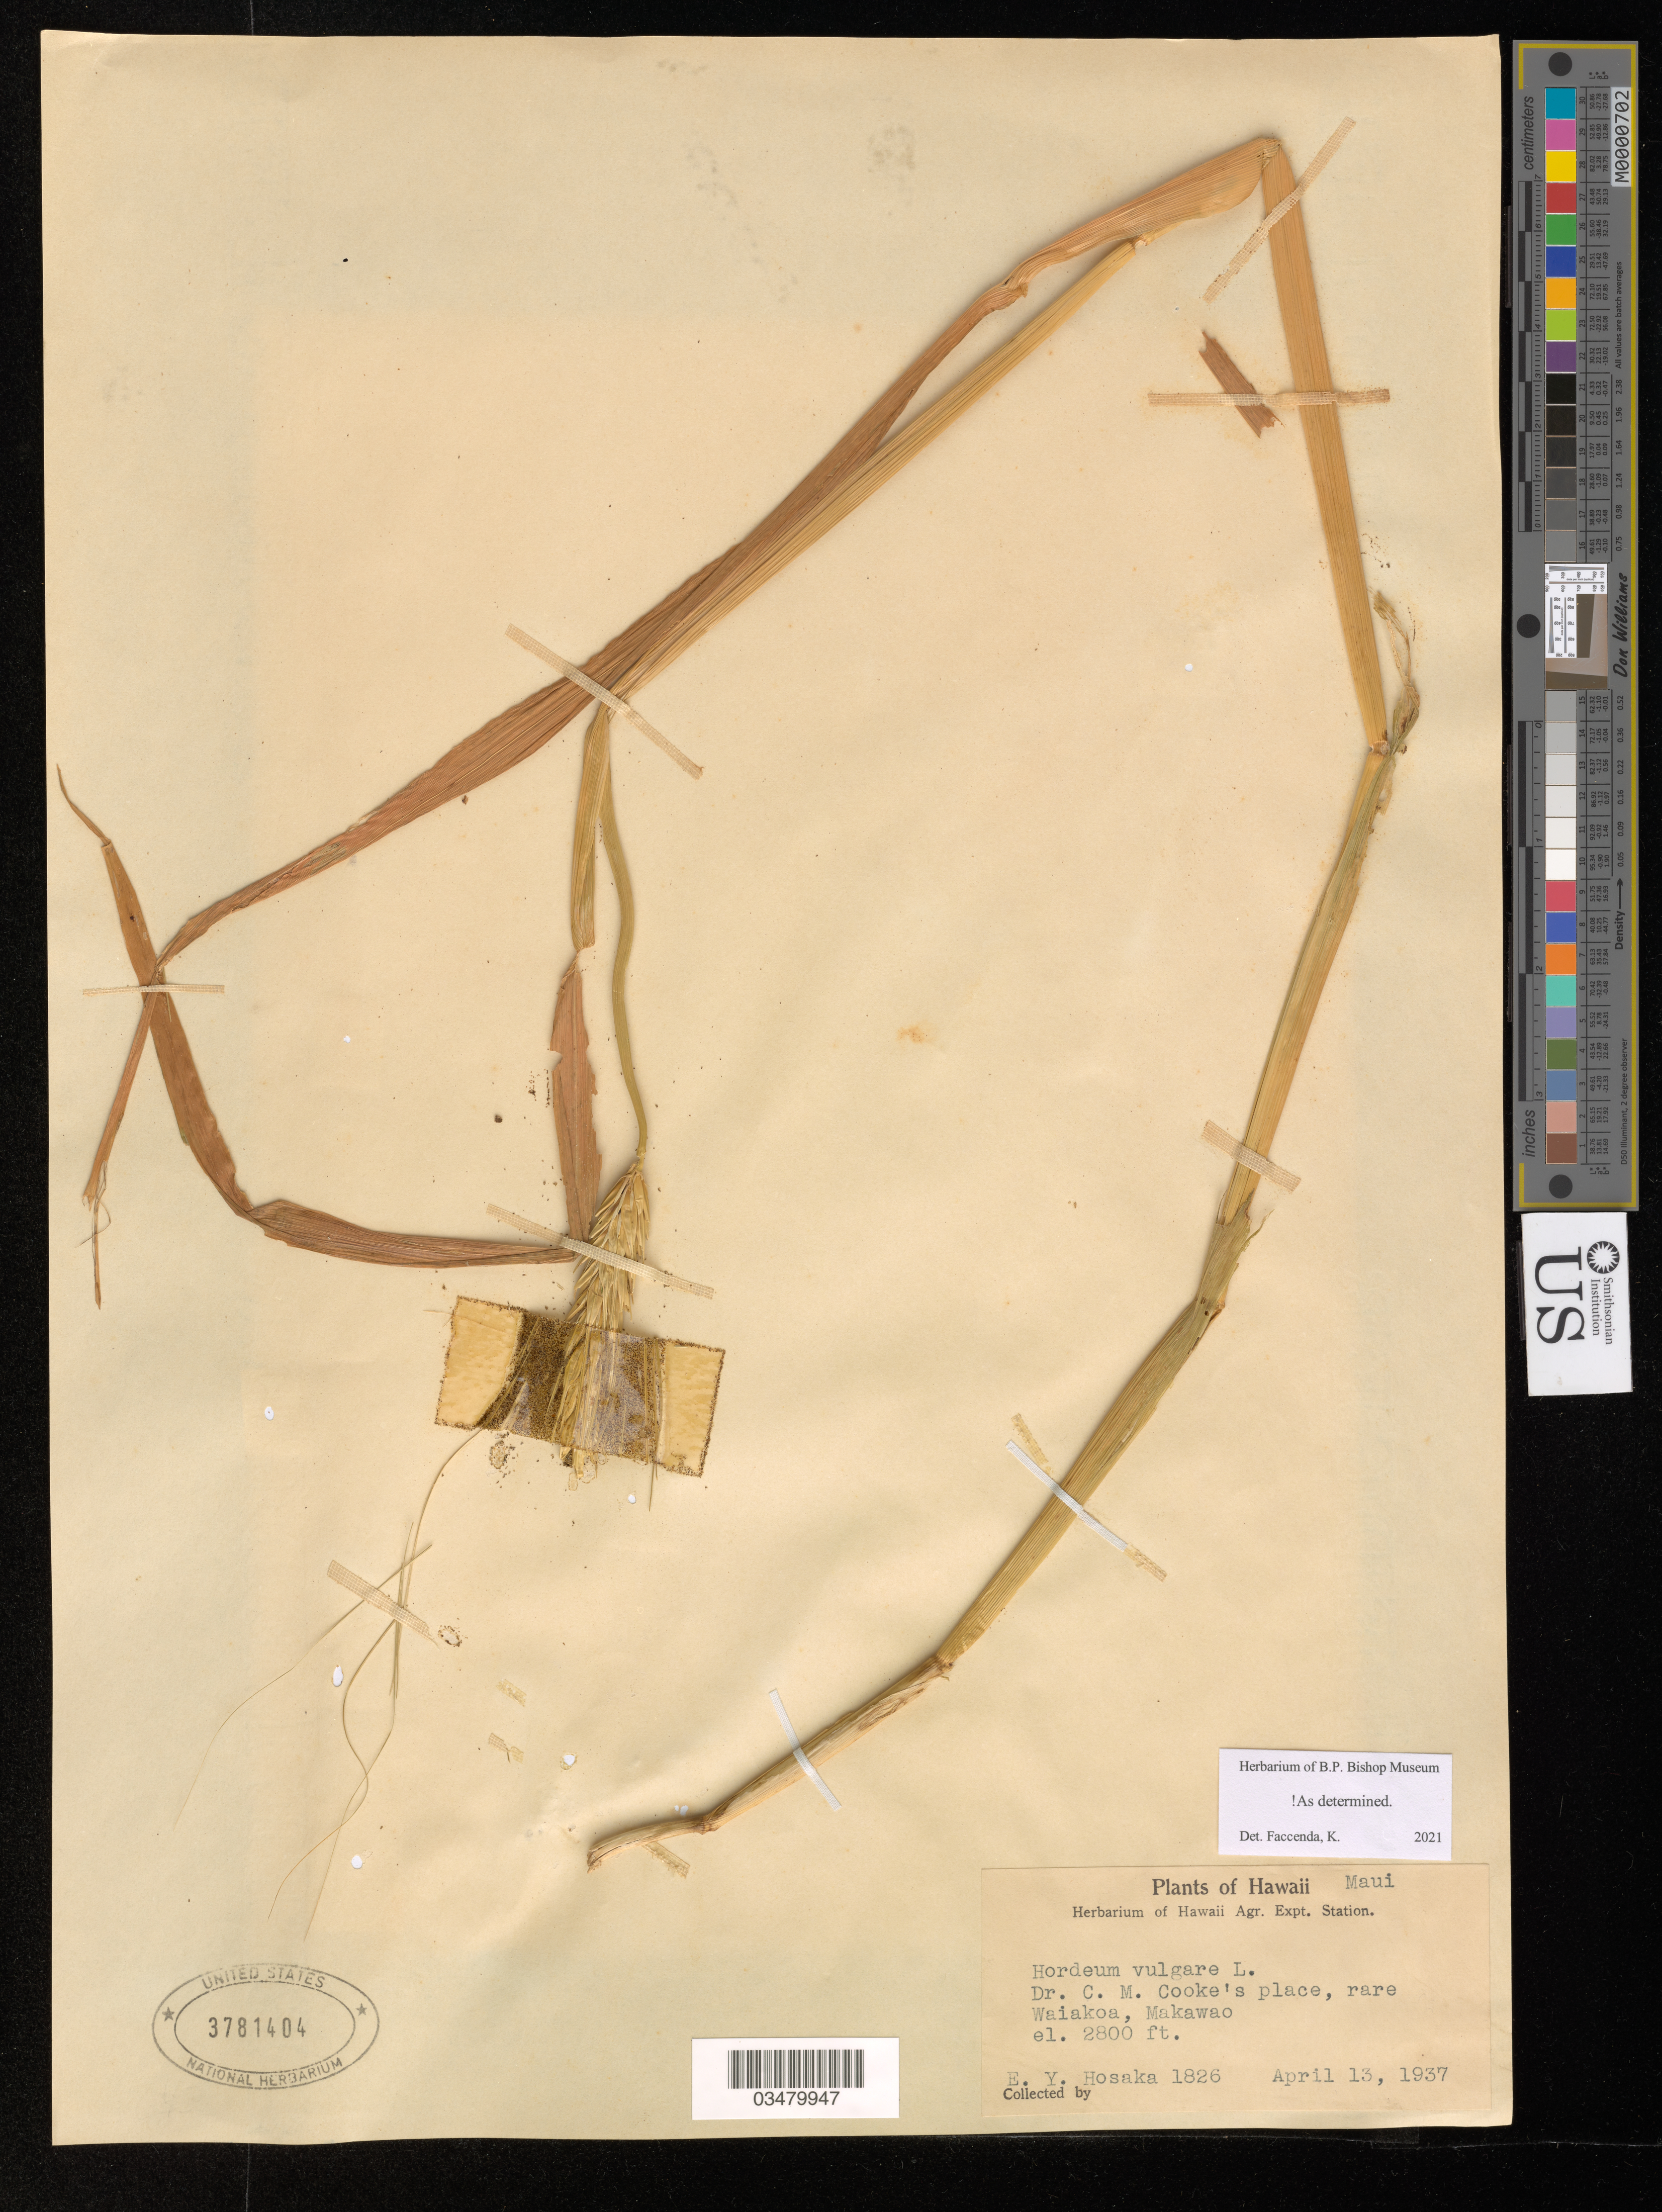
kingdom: Plantae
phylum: Tracheophyta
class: Liliopsida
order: Poales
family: Poaceae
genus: Hordeum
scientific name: Hordeum vulgare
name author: L.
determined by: Faccenda, K.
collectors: E. Y. Hosaka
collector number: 1826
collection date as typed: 13 Apr 1937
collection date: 1937-04-13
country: United States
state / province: Hawaii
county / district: Maui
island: Maui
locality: Waiakoa, Maui, Dr. Cooke's place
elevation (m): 853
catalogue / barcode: US 3781404